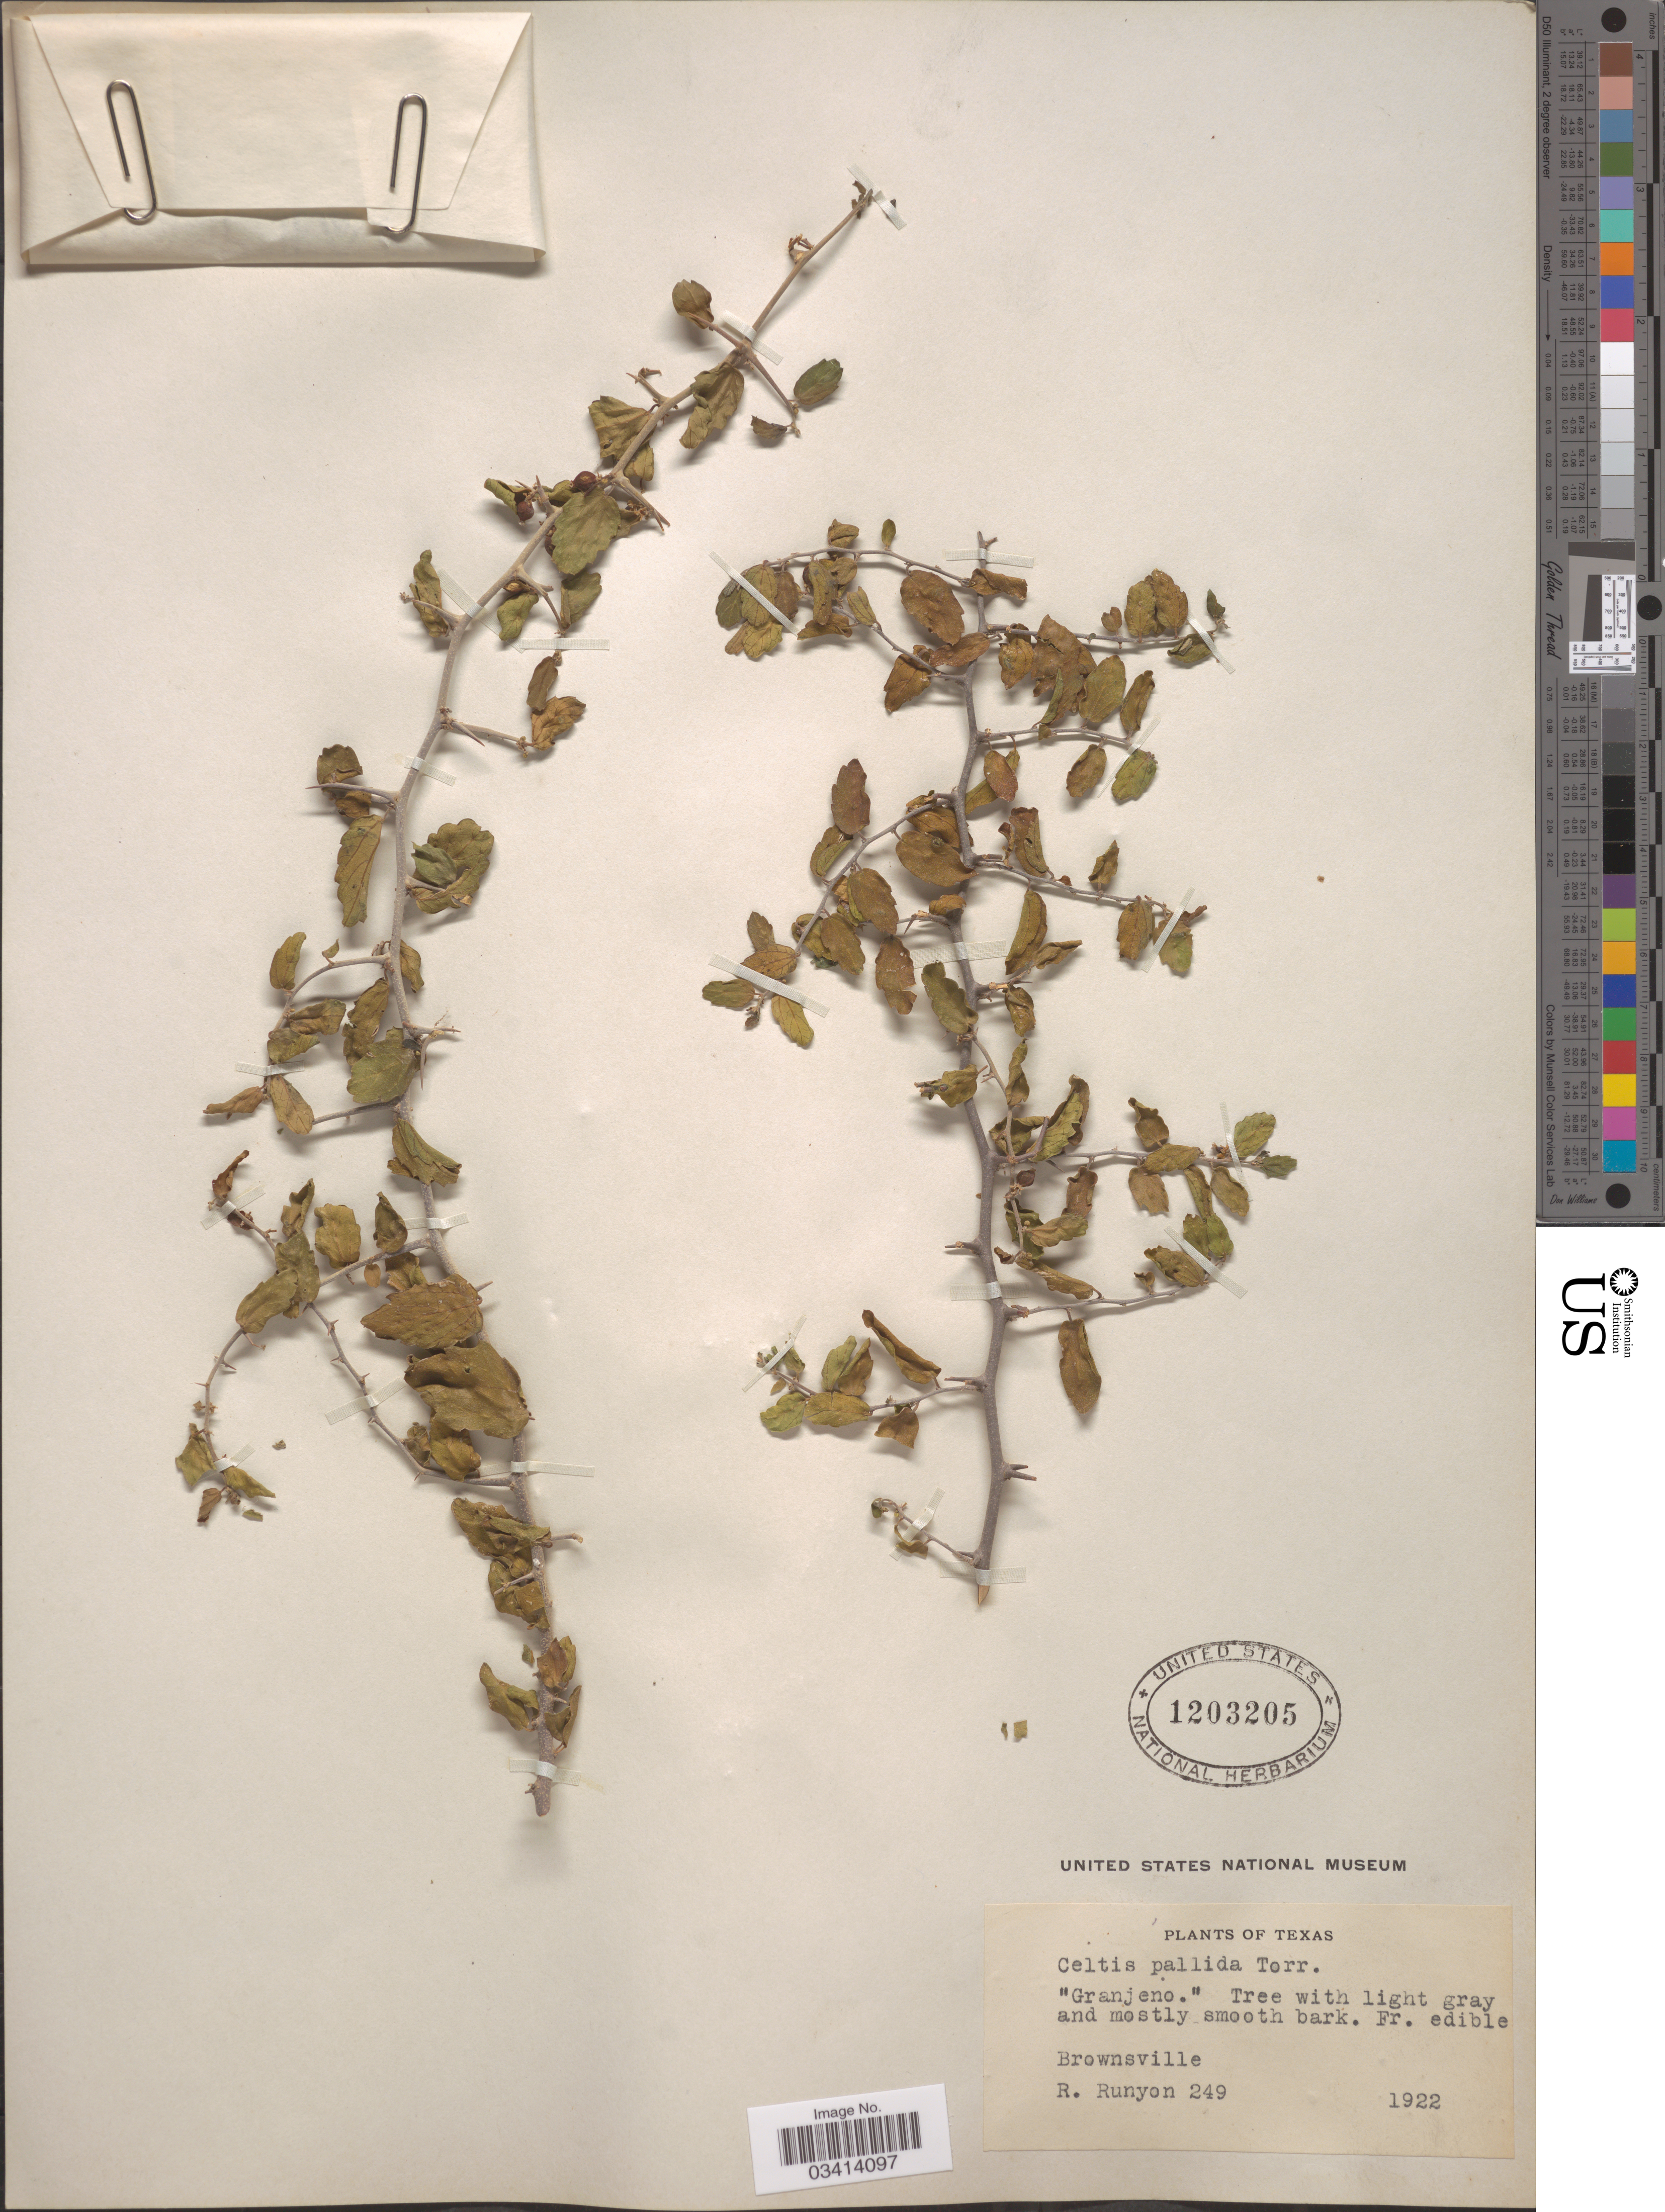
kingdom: Plantae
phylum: Tracheophyta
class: Magnoliopsida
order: Rosales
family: Cannabaceae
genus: Celtis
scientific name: Celtis pallida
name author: Torr. in Emory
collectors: R. Runyon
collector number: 249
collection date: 1922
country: United States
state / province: Texas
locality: Brownsville.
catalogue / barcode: US 1203205